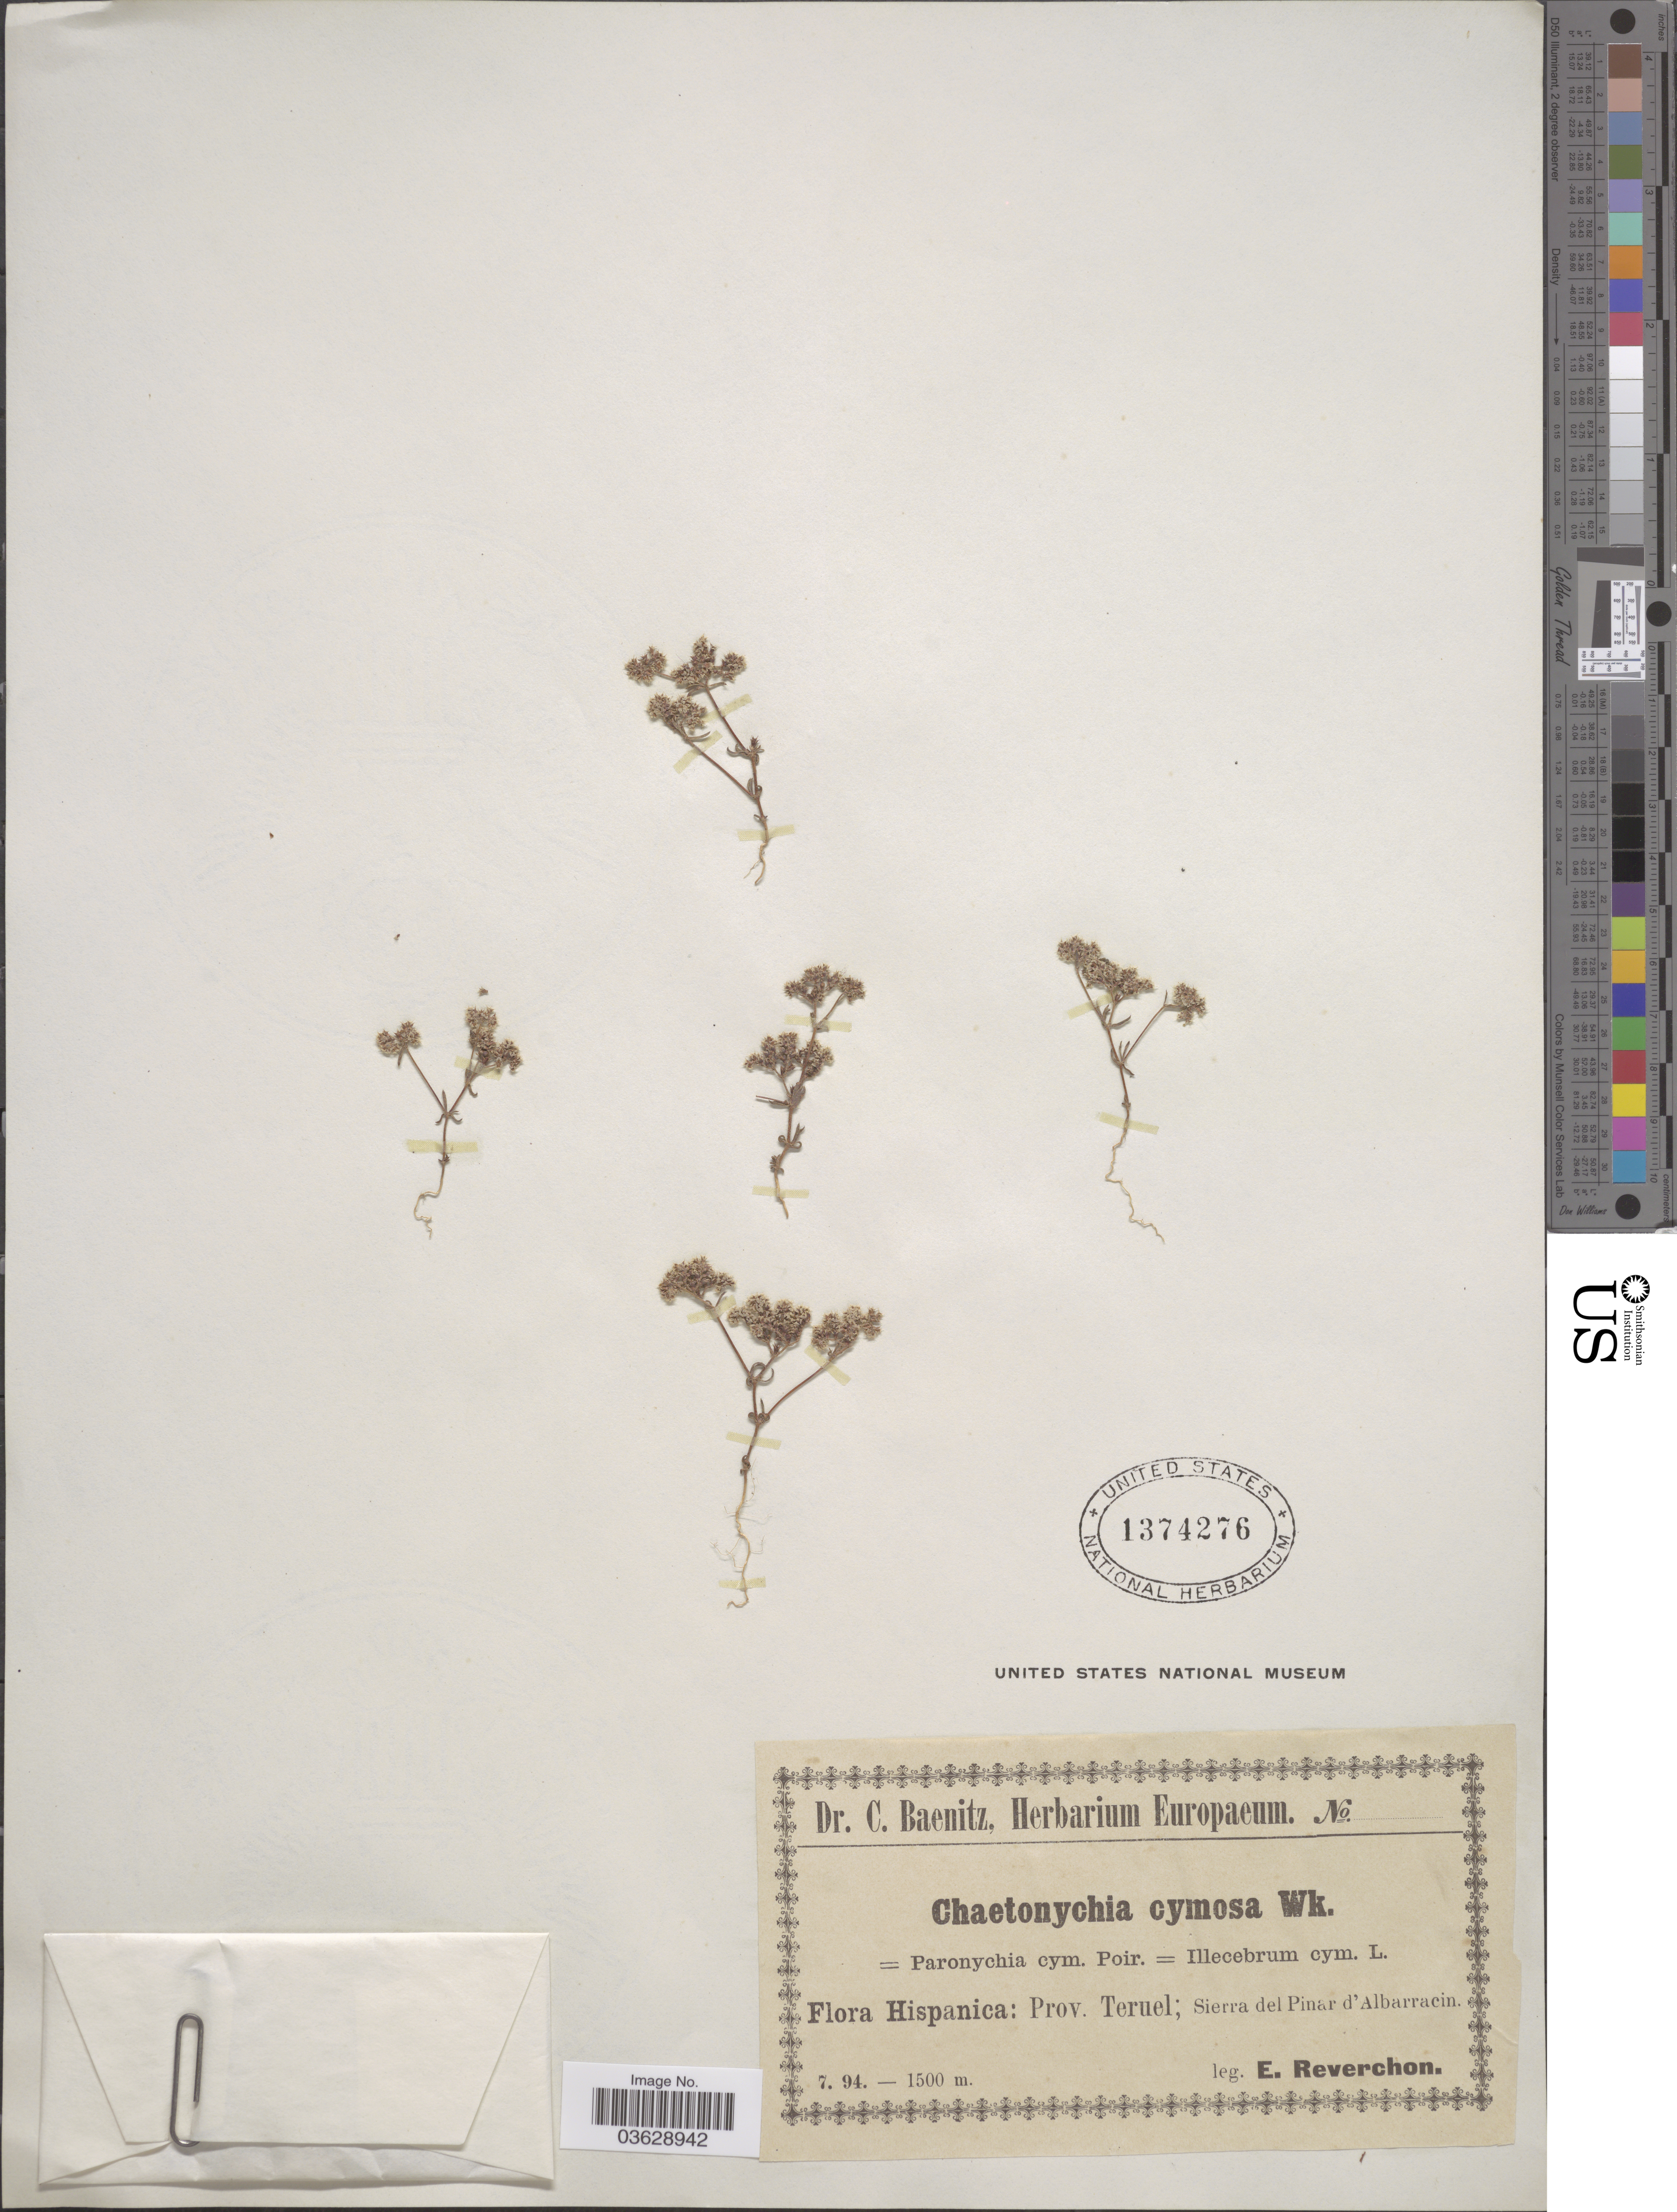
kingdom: Plantae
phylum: Tracheophyta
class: Magnoliopsida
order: Caryophyllales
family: Caryophyllaceae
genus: Chaetonychia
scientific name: Chaetonychia cymosa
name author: (L.) Sweet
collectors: E. Reverchon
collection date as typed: Transcribed d/m/y: /7/94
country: Spain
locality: Hispanica: Prov. Teruel; Sierra del Pinar d'Albarracin.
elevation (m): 1500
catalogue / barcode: US 1374276